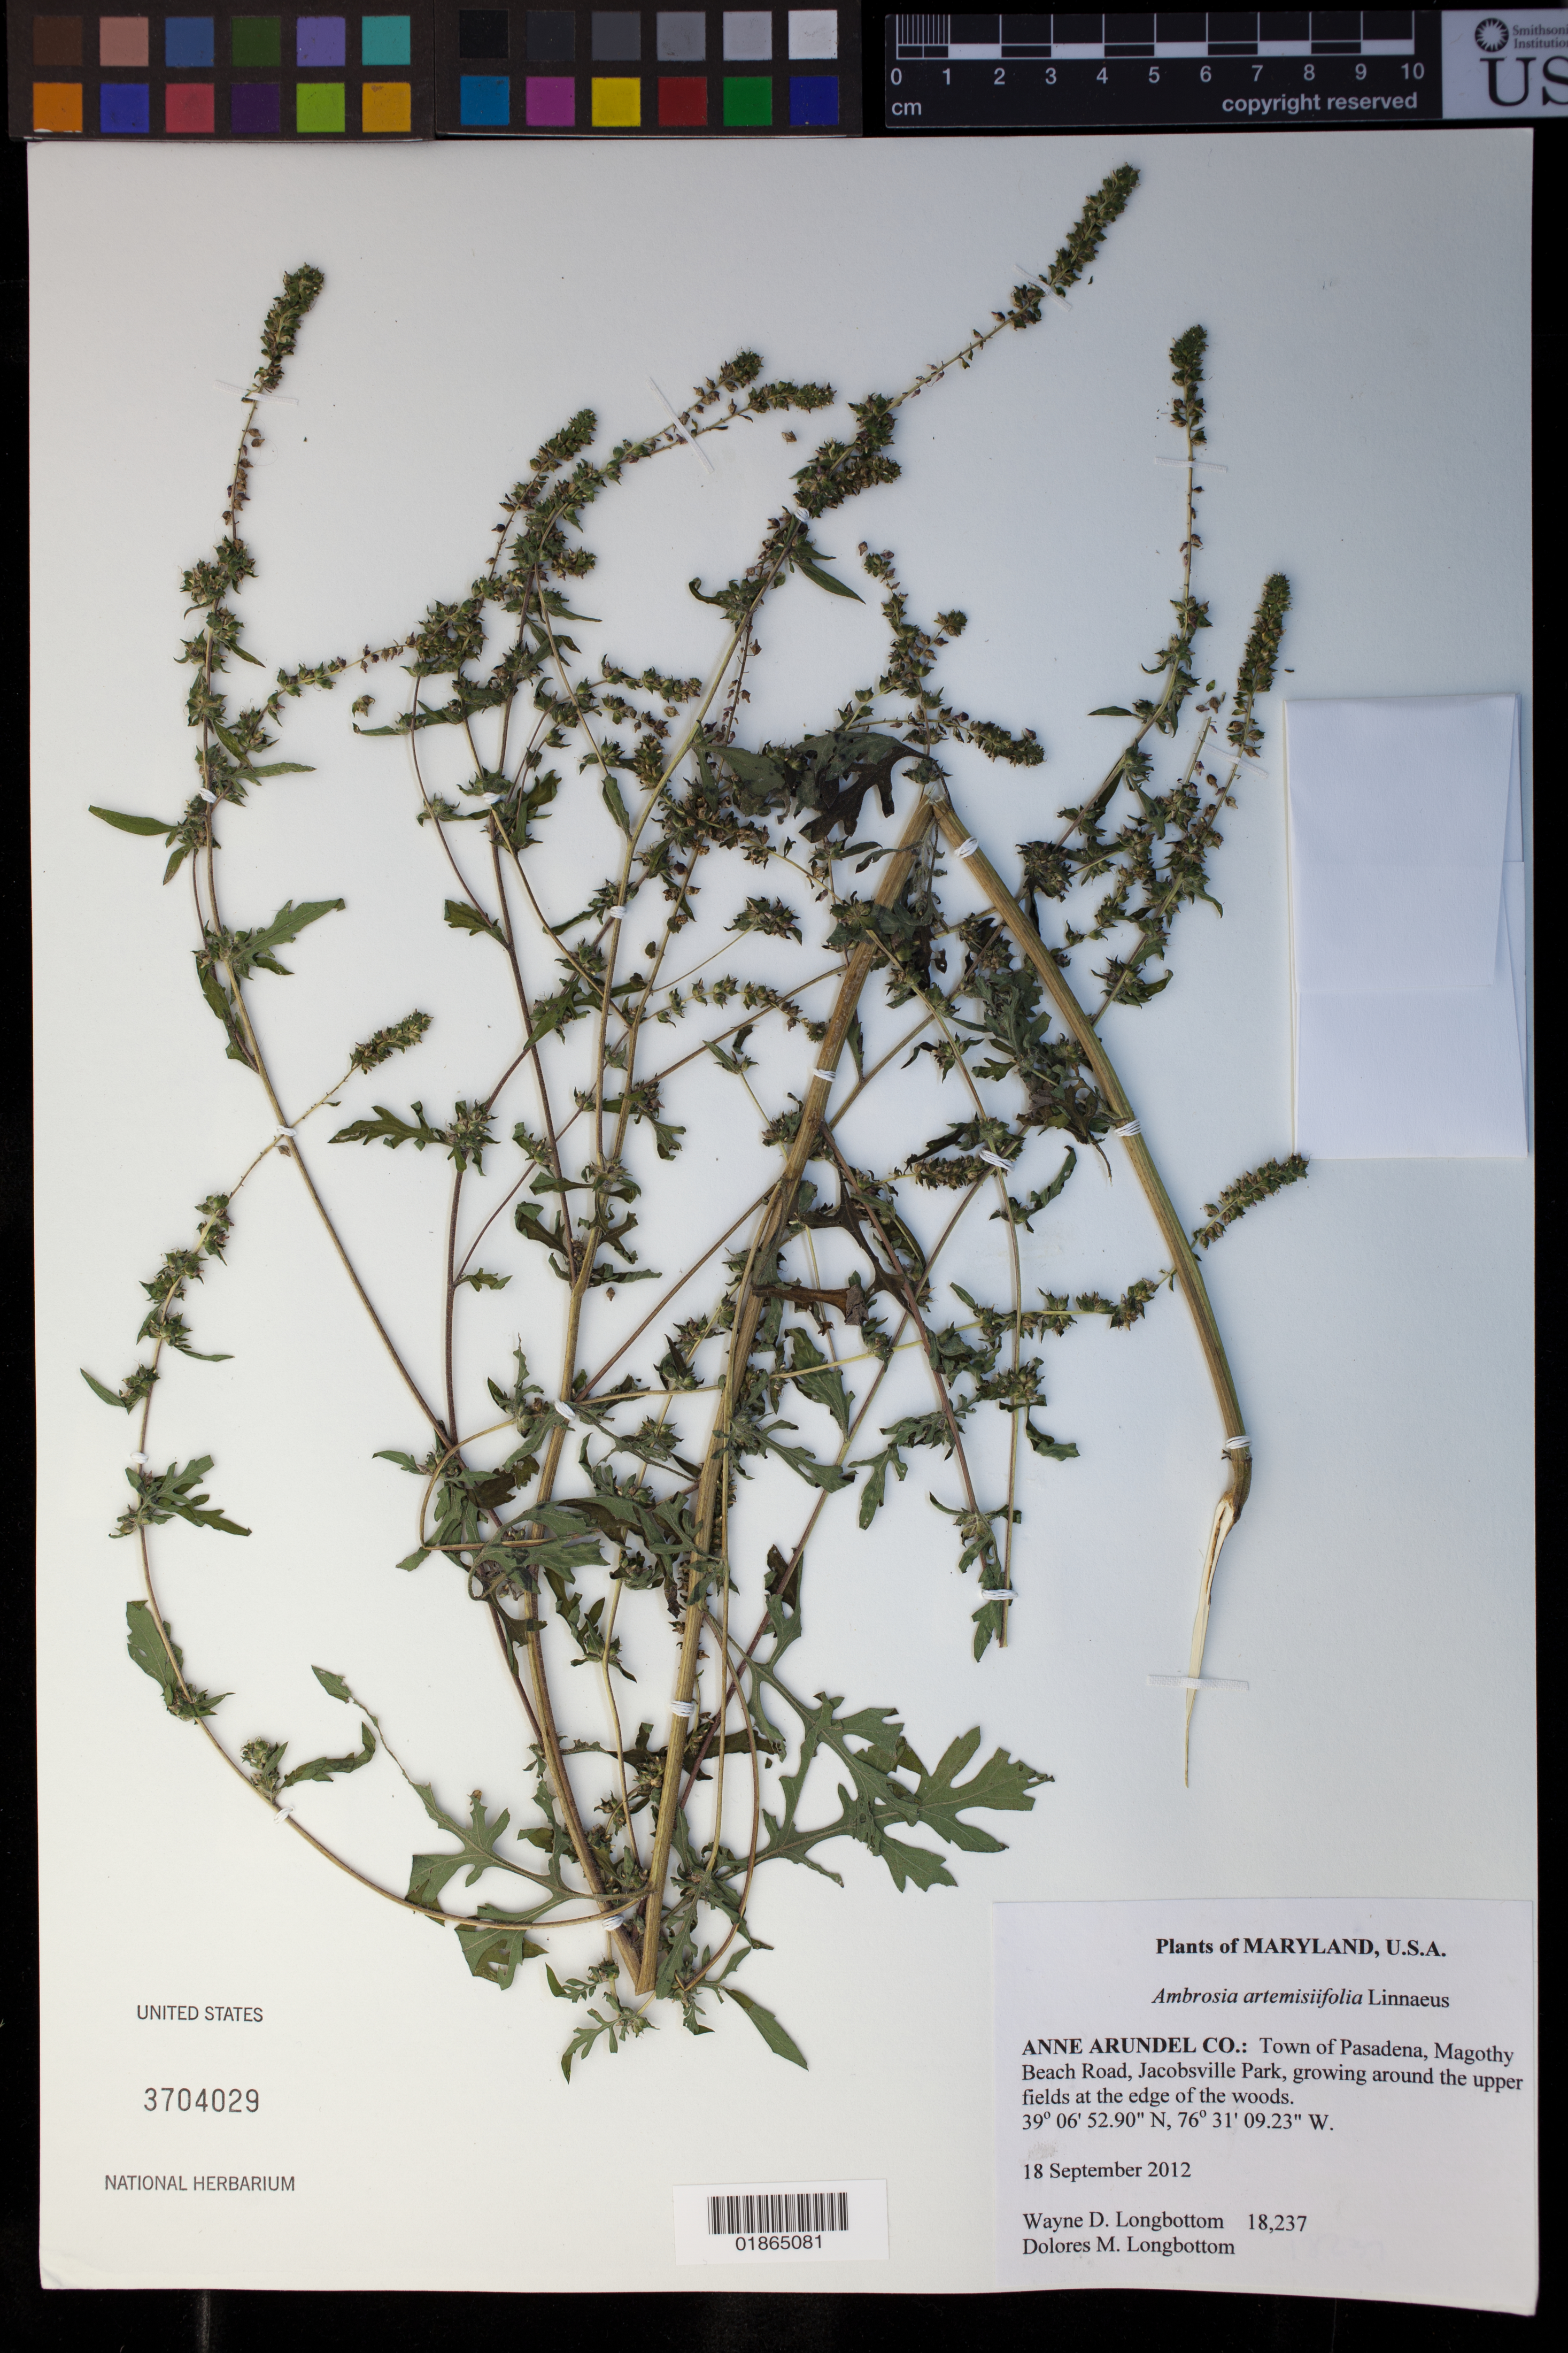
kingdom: Plantae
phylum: Tracheophyta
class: Magnoliopsida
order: Asterales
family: Asteraceae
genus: Ambrosia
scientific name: Ambrosia artemisiifolia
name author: L.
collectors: W. D. Longbottom & D. Longbottom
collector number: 18237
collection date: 2012-09-18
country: United States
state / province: Maryland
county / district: Anne Arundel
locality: Town of Pasadena, Magothy Beach Road, Jacobsville Park, growing around the upper fields at the edge of the woods.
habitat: Growing around the upper fields at the edge of the woods.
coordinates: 39 06 52.90 N, 76 31 09.23 W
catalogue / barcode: US 3704029